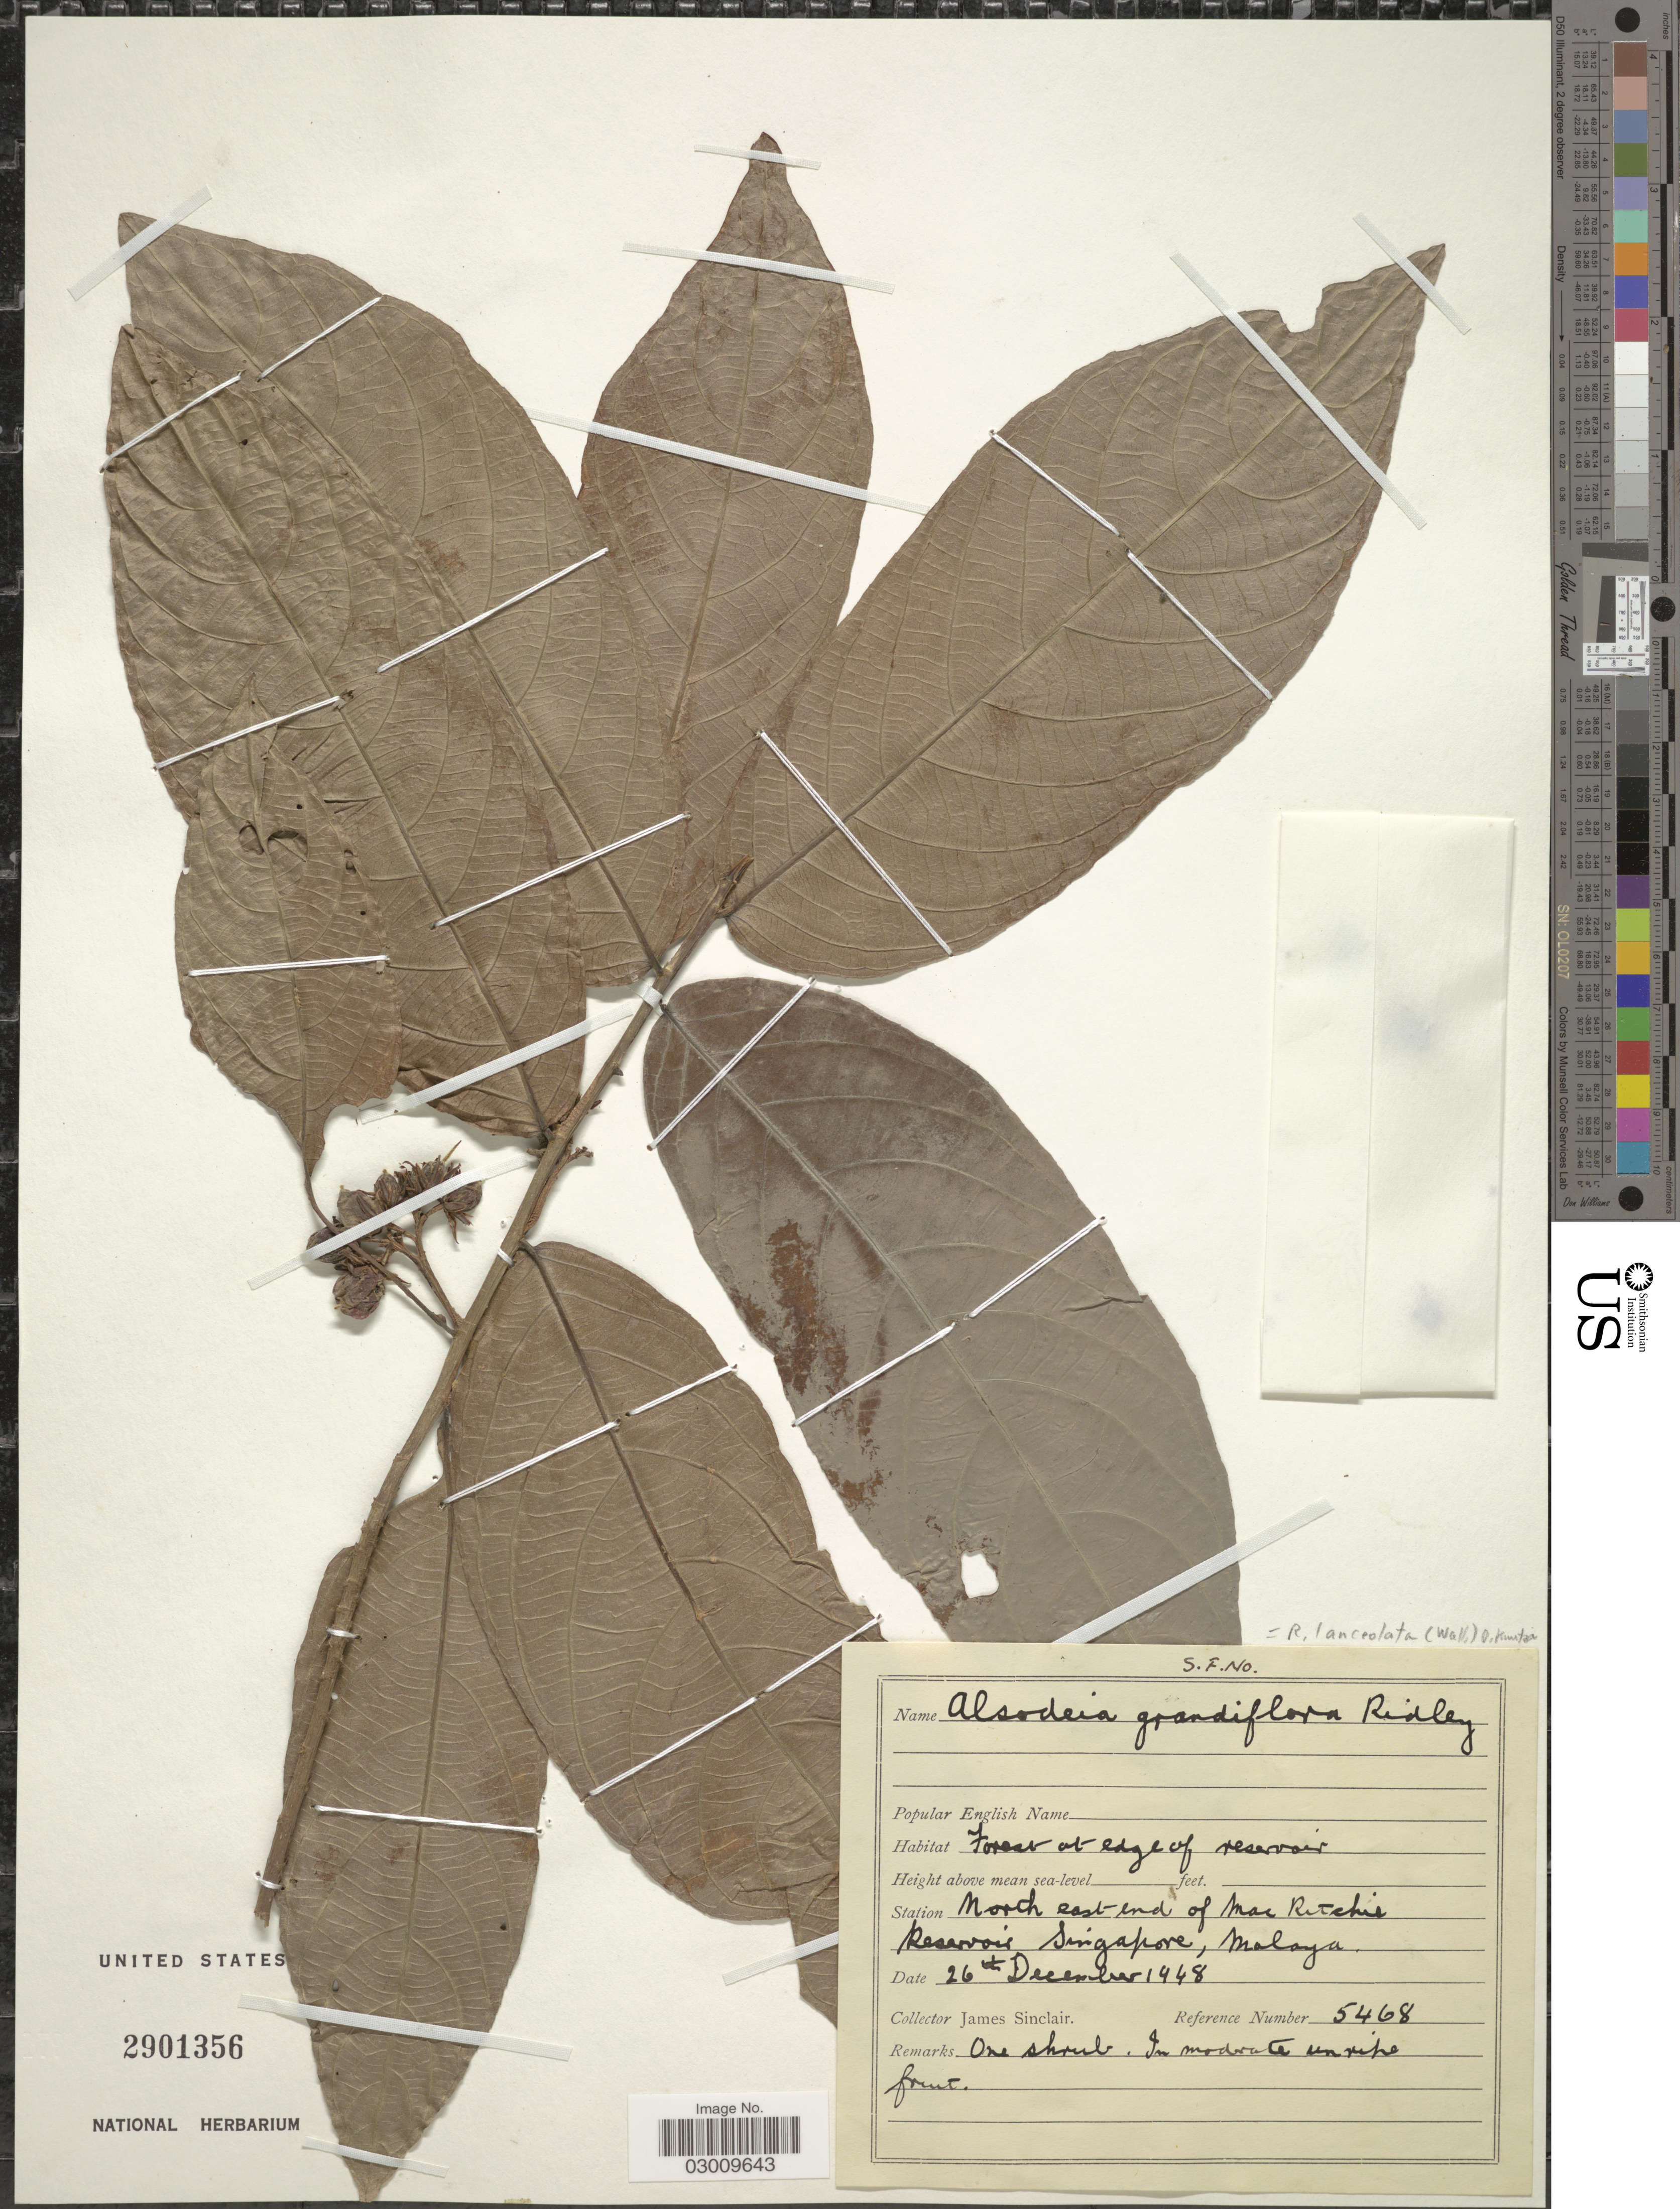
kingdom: Plantae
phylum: Tracheophyta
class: Magnoliopsida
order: Malpighiales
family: Violaceae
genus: Rinorea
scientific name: Rinorea lanceolata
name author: (Wall.) Kuntze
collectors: J. Sinclair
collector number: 5468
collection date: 1948-12-26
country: Singapore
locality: Station North east end of Mac Ritchie Reservoir, Malaya.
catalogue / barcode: US 2901356